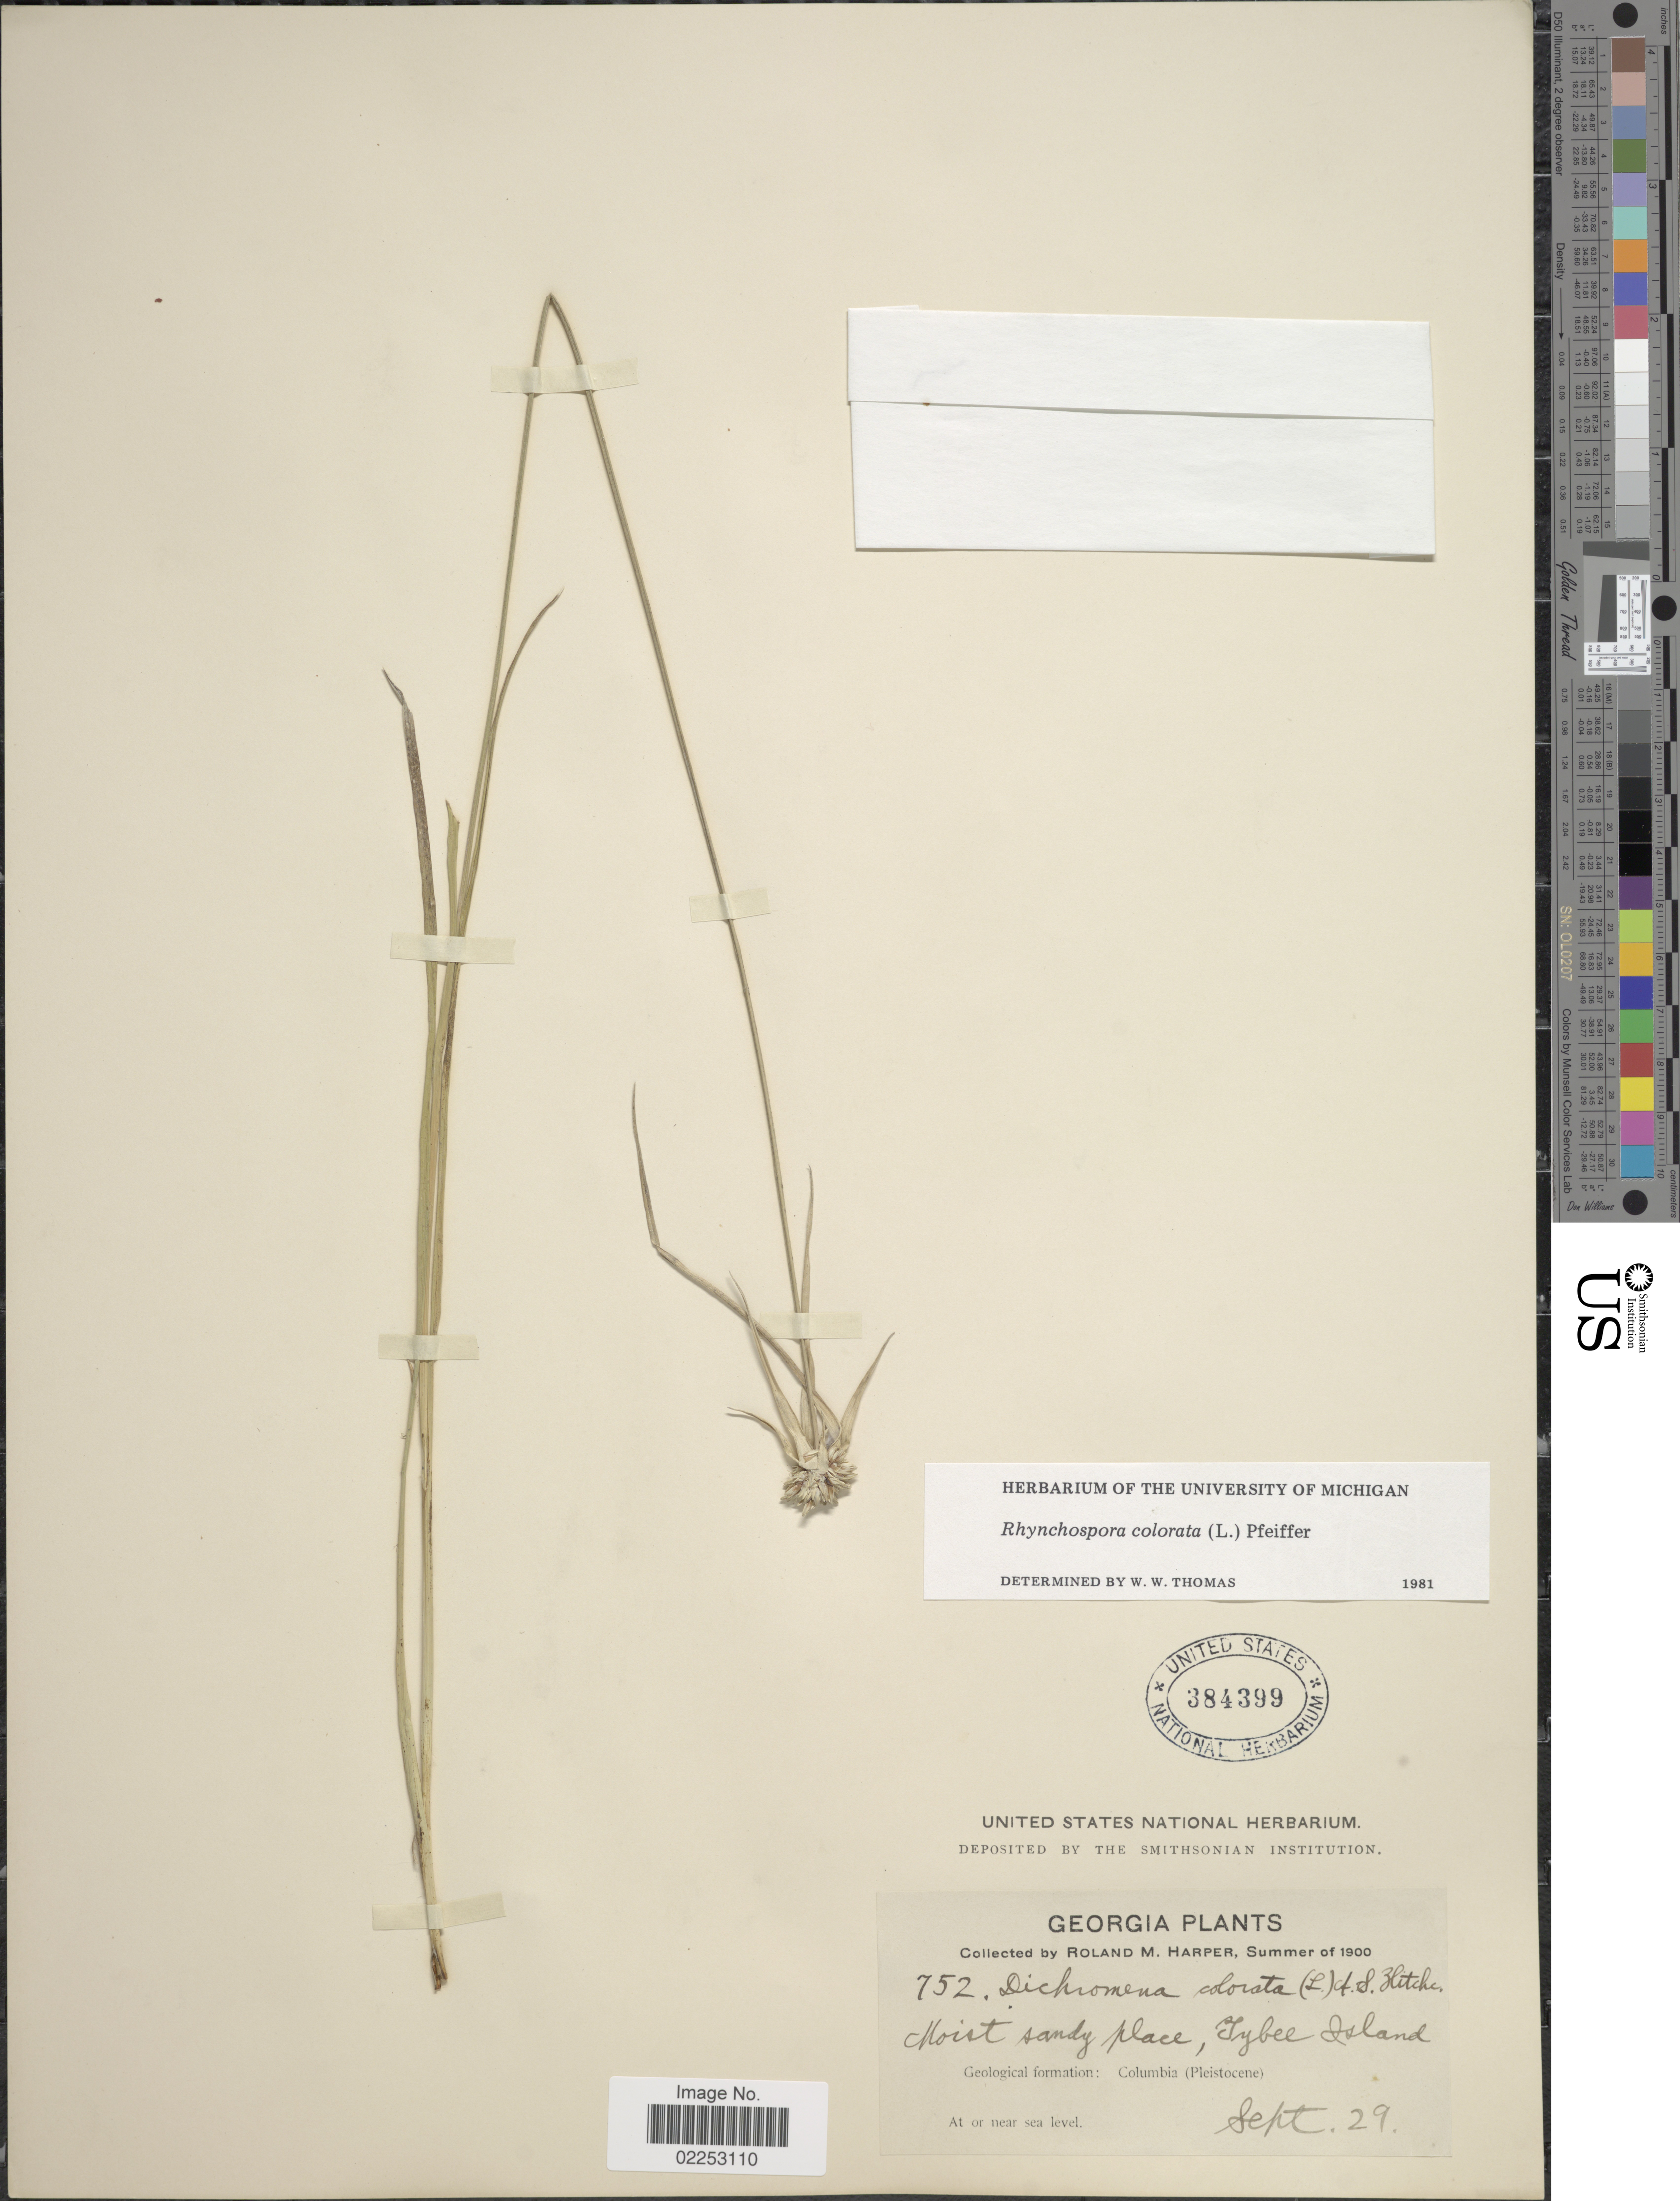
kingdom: Plantae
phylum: Tracheophyta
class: Liliopsida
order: Poales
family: Cyperaceae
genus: Rhynchospora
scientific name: Rhynchospora colorata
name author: (L.) H. Pfeiff.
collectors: R. M. Harper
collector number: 752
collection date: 1900-09-29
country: United States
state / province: Georgia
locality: Tybee Island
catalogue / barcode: US 384399